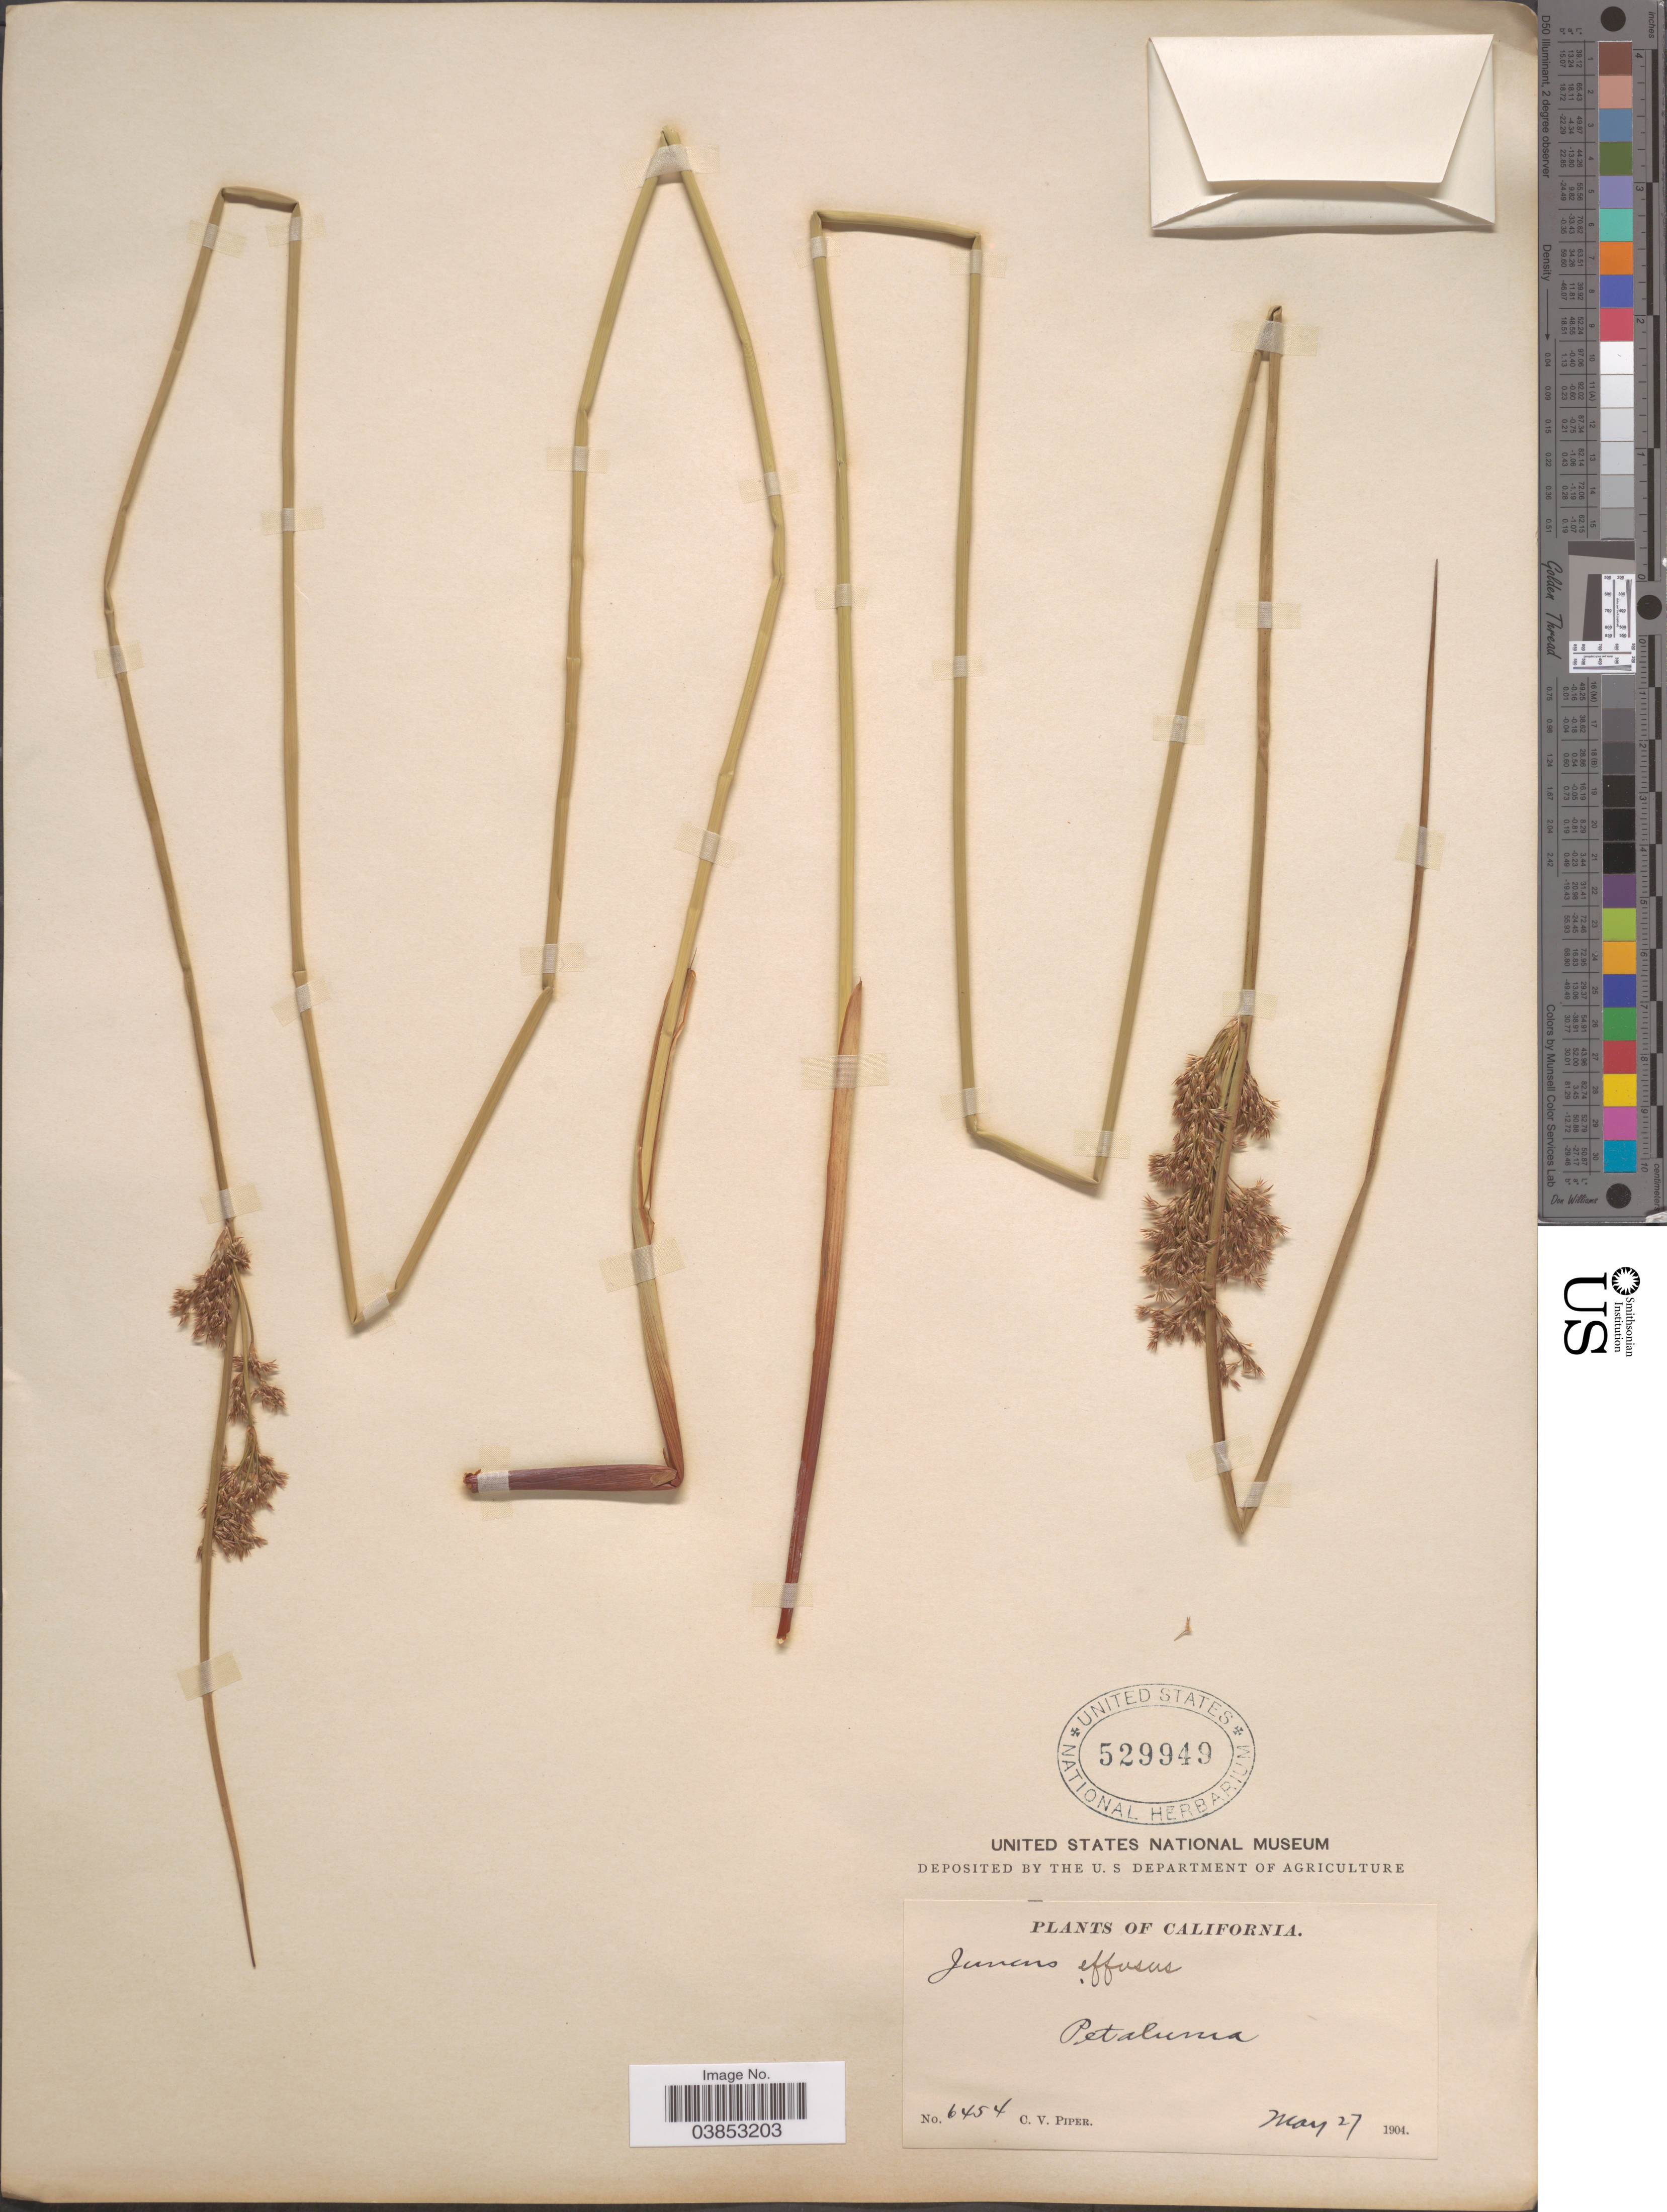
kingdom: Plantae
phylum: Tracheophyta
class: Liliopsida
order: Poales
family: Juncaceae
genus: Juncus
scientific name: Juncus effusus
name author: L.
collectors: C. V. Piper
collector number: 6454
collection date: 1904-05-27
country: United States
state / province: California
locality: Petaluma.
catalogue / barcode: US 529949